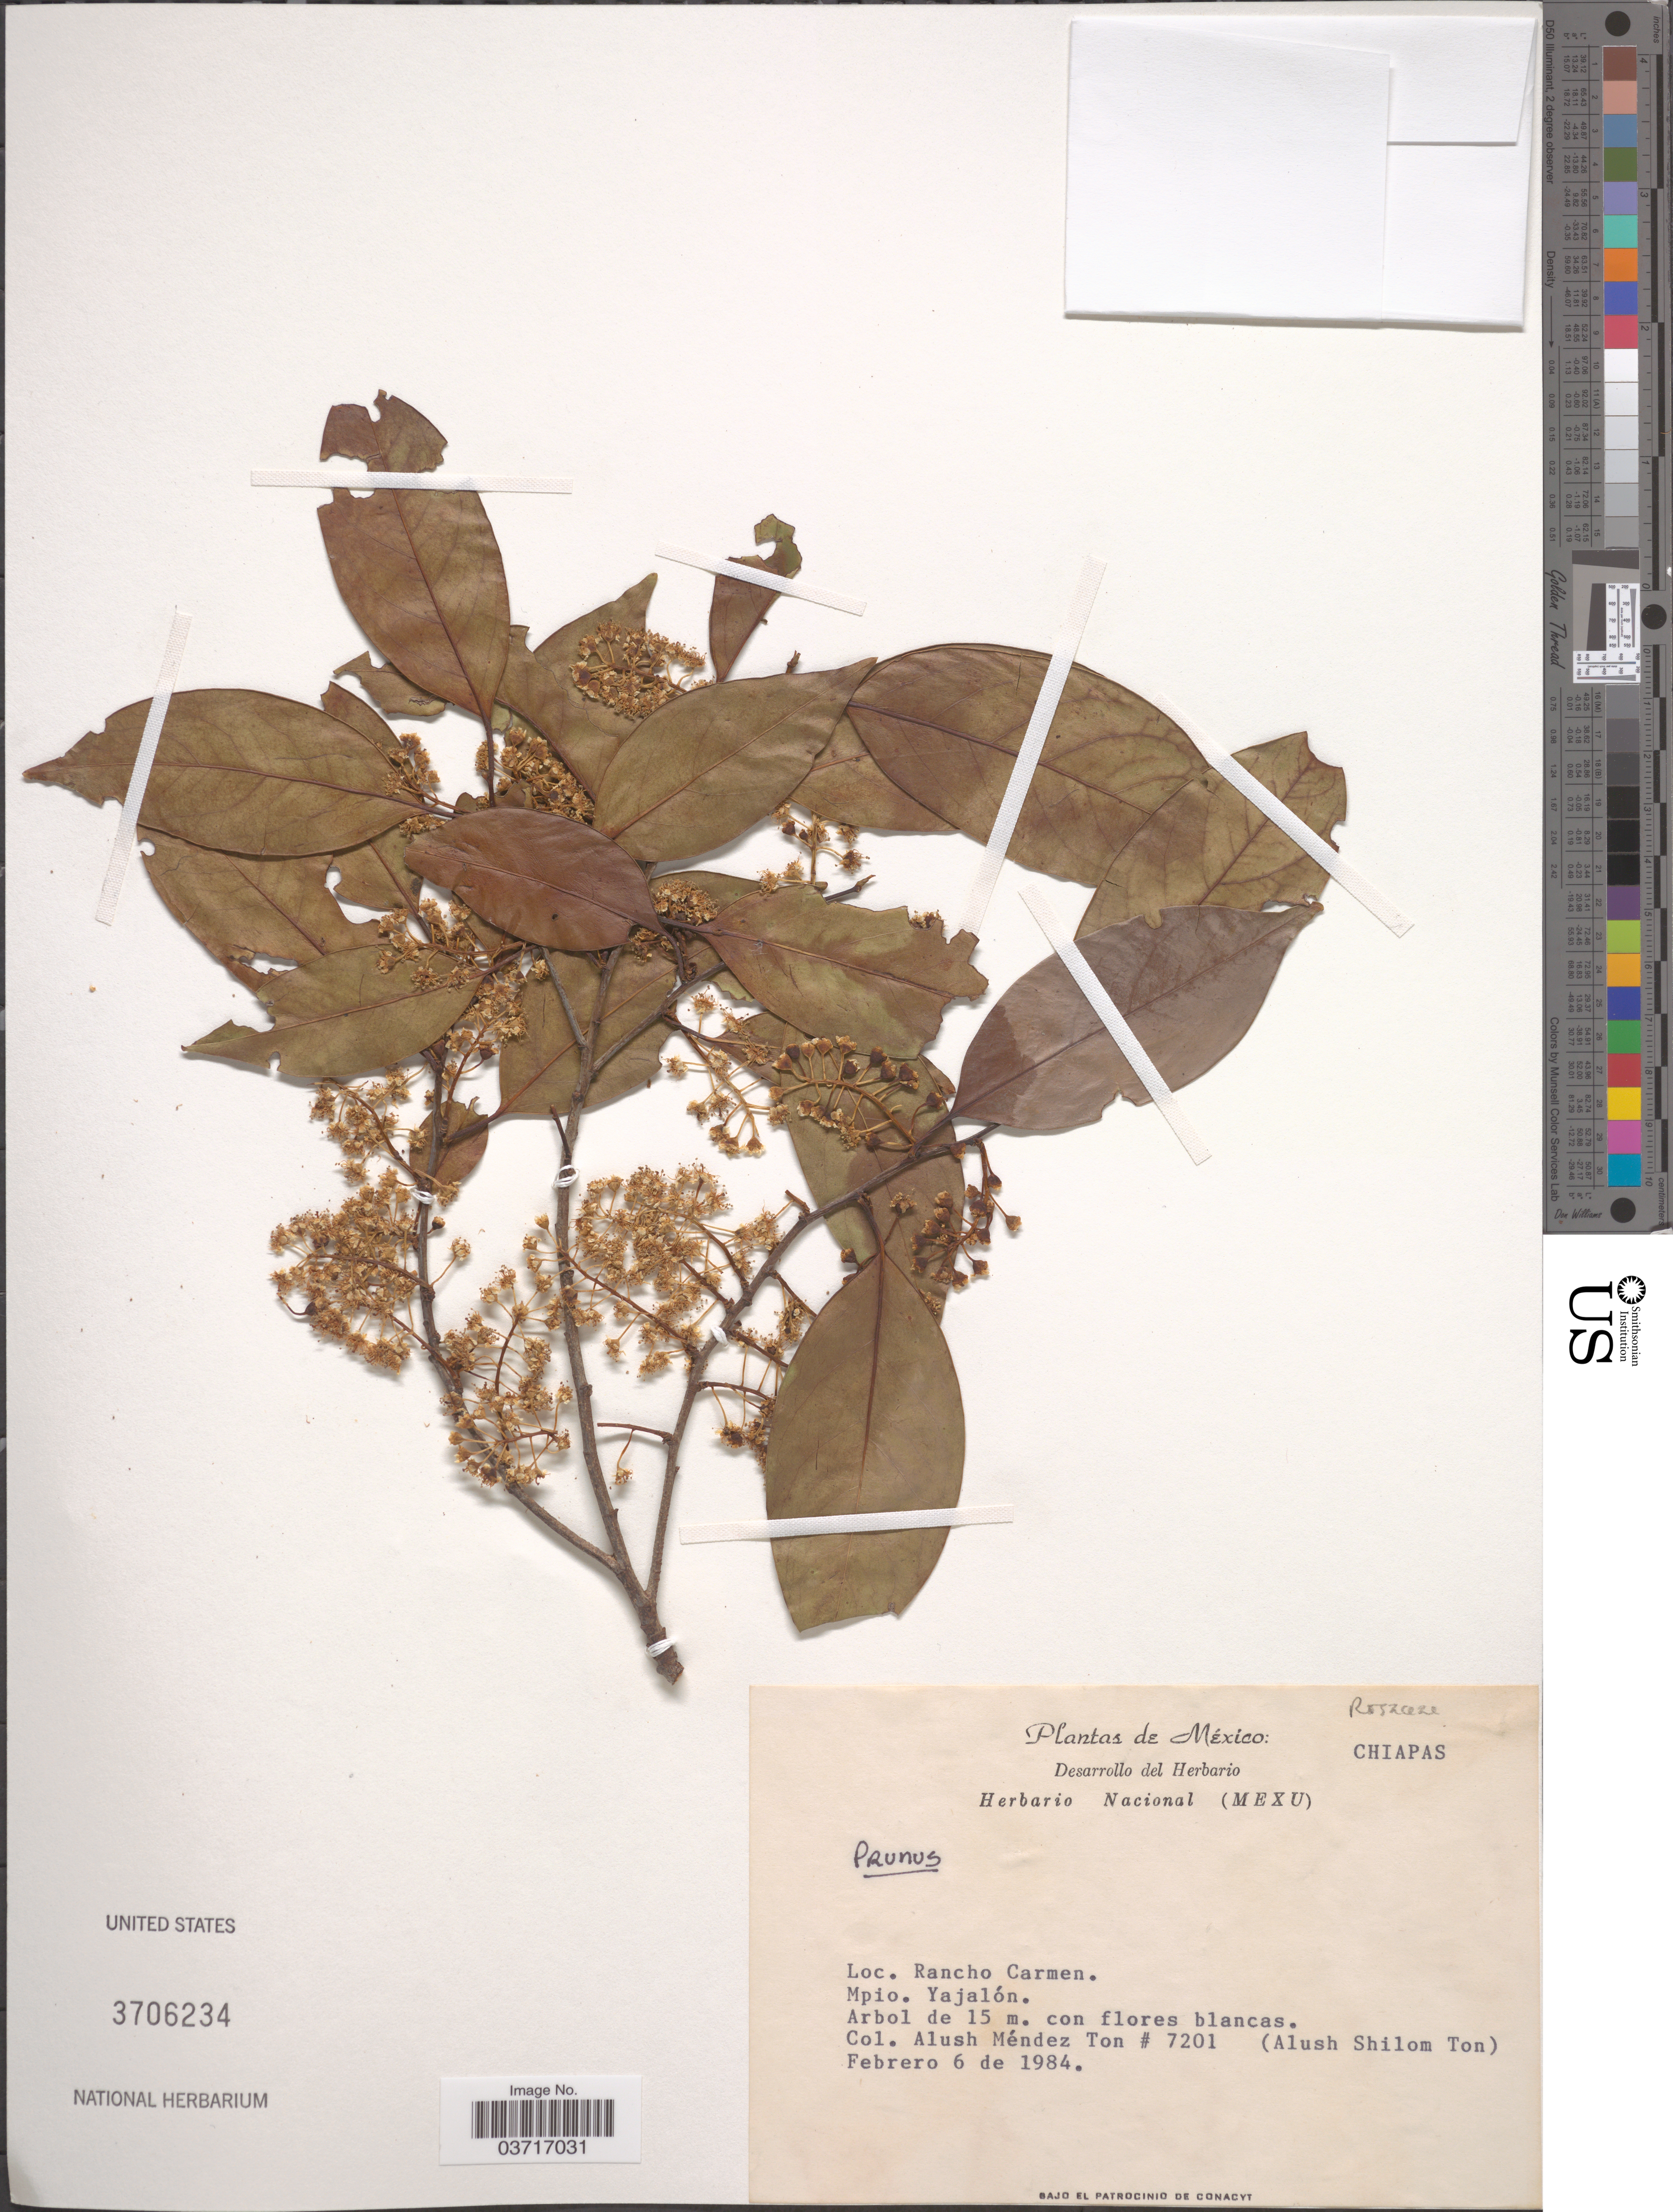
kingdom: Plantae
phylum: Tracheophyta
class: Magnoliopsida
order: Rosales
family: Rosaceae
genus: Prunus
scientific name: Prunus sp.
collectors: A. Méndez Ton & A. S. Ton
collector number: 7201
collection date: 1984-02-06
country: Mexico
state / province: Chiapas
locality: Rancho Carmen. Mpio. Yajalón.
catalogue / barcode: US 3706234